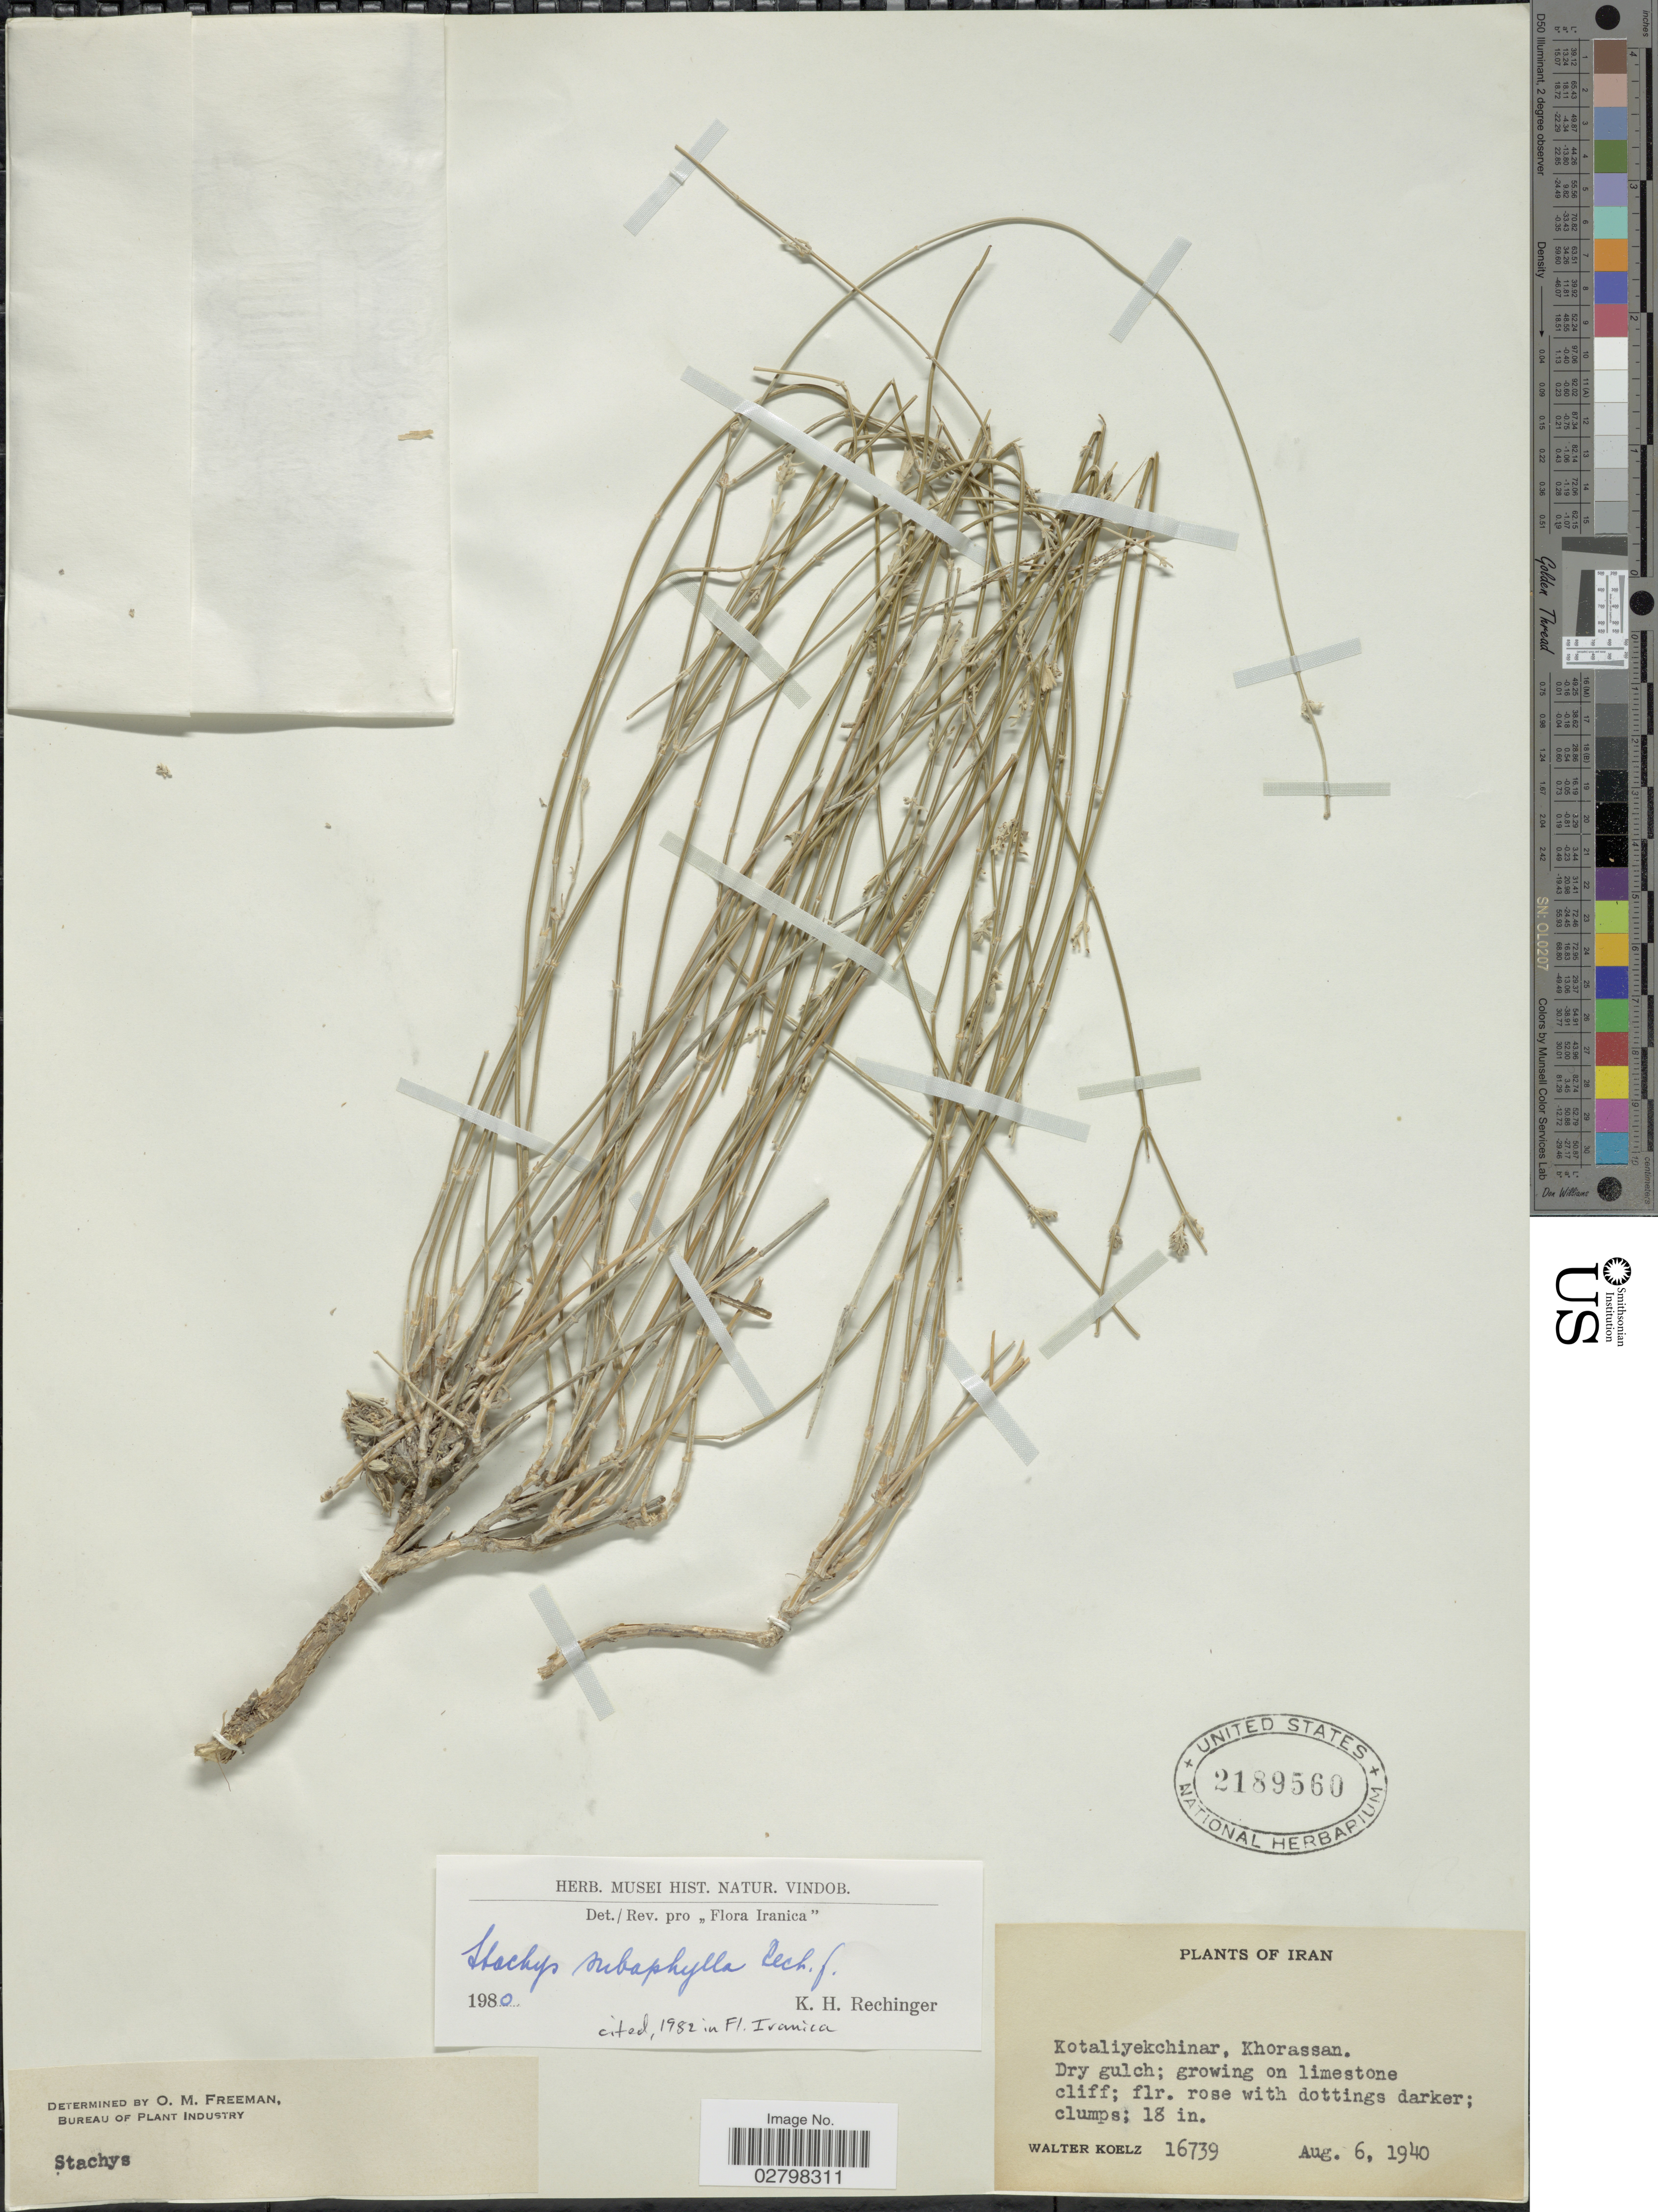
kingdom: Plantae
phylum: Tracheophyta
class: Magnoliopsida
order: Lamiales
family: Lamiaceae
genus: Stachys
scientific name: Stachys subaphylla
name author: Rech. f.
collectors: W. N. Koelz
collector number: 16739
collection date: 1940-08-06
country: Iran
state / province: Khorasan [obsolete]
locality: Kotaliyekchinar, Khorasan.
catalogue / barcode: US 2189560